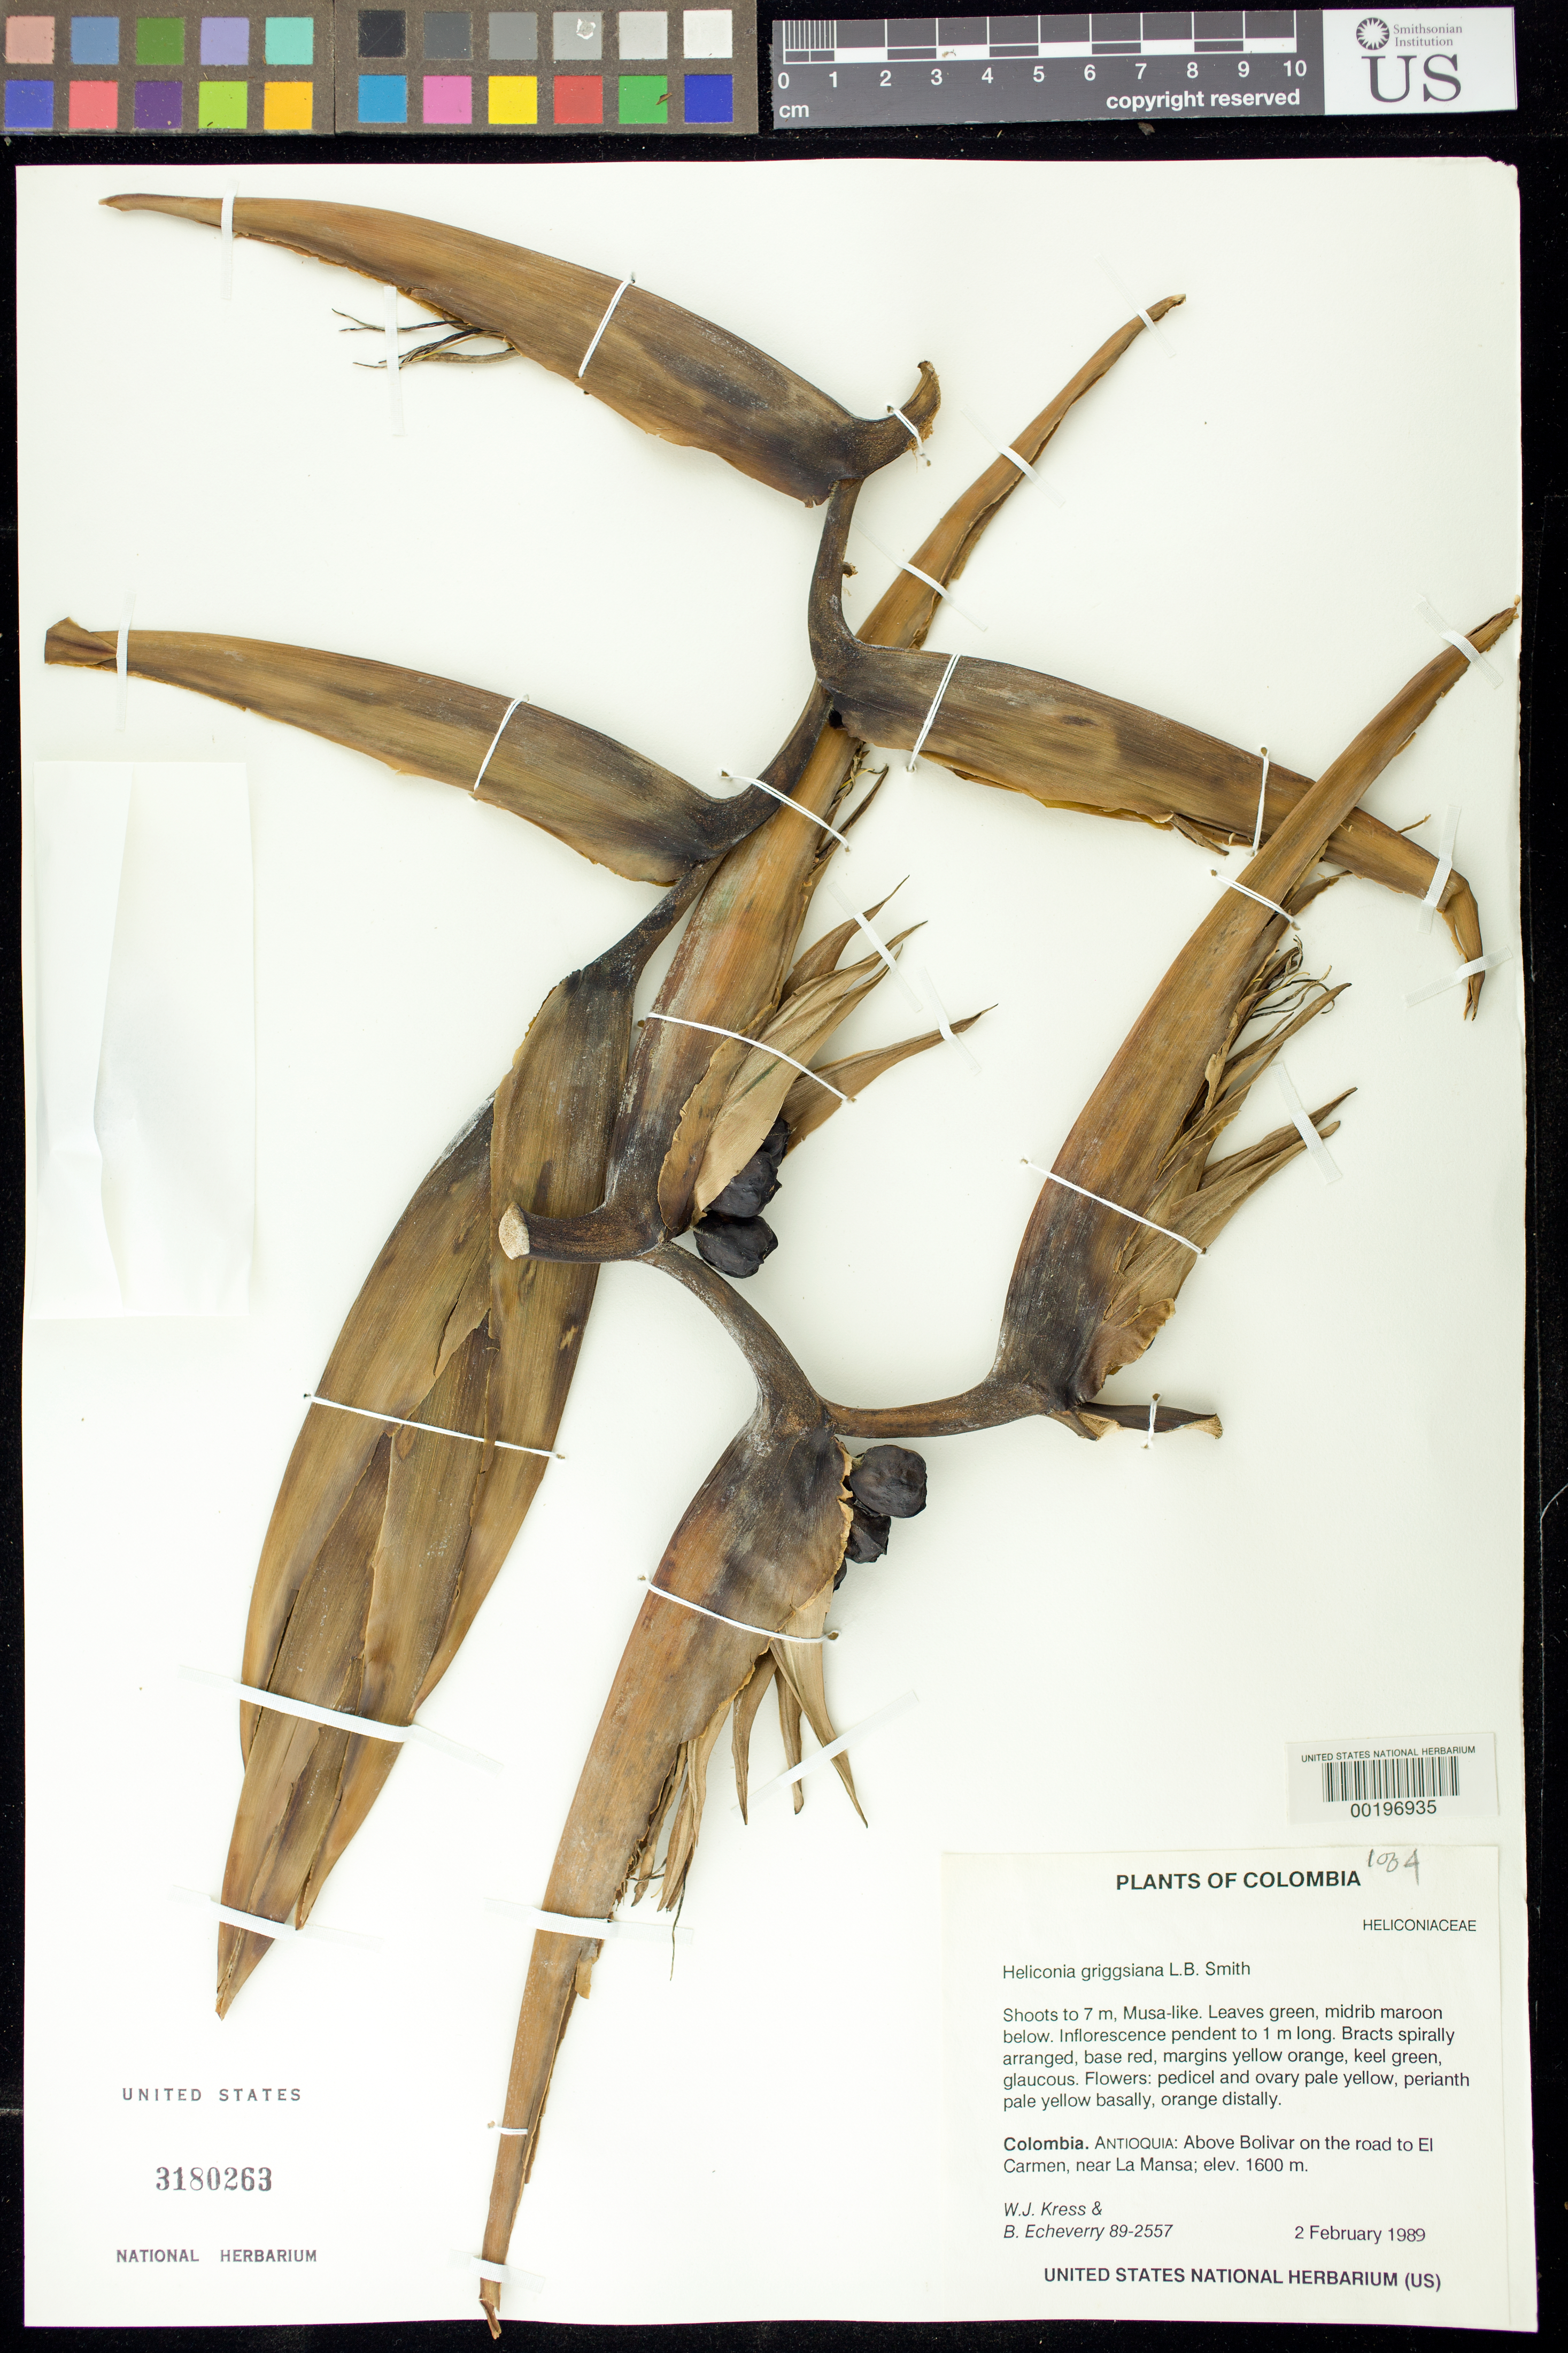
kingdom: Plantae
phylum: Tracheophyta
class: Liliopsida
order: Zingiberales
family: Heliconiaceae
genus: Heliconia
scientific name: Heliconia griggsiana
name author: L.B. Sm.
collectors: W. J. Kress & B. Echeverry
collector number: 89-2557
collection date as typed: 02 Feb 1989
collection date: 1989-02-02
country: Colombia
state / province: Antioquia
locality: Above Bolivar on road to el Carmen, near la Mansa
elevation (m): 1600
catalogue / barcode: US 3180263